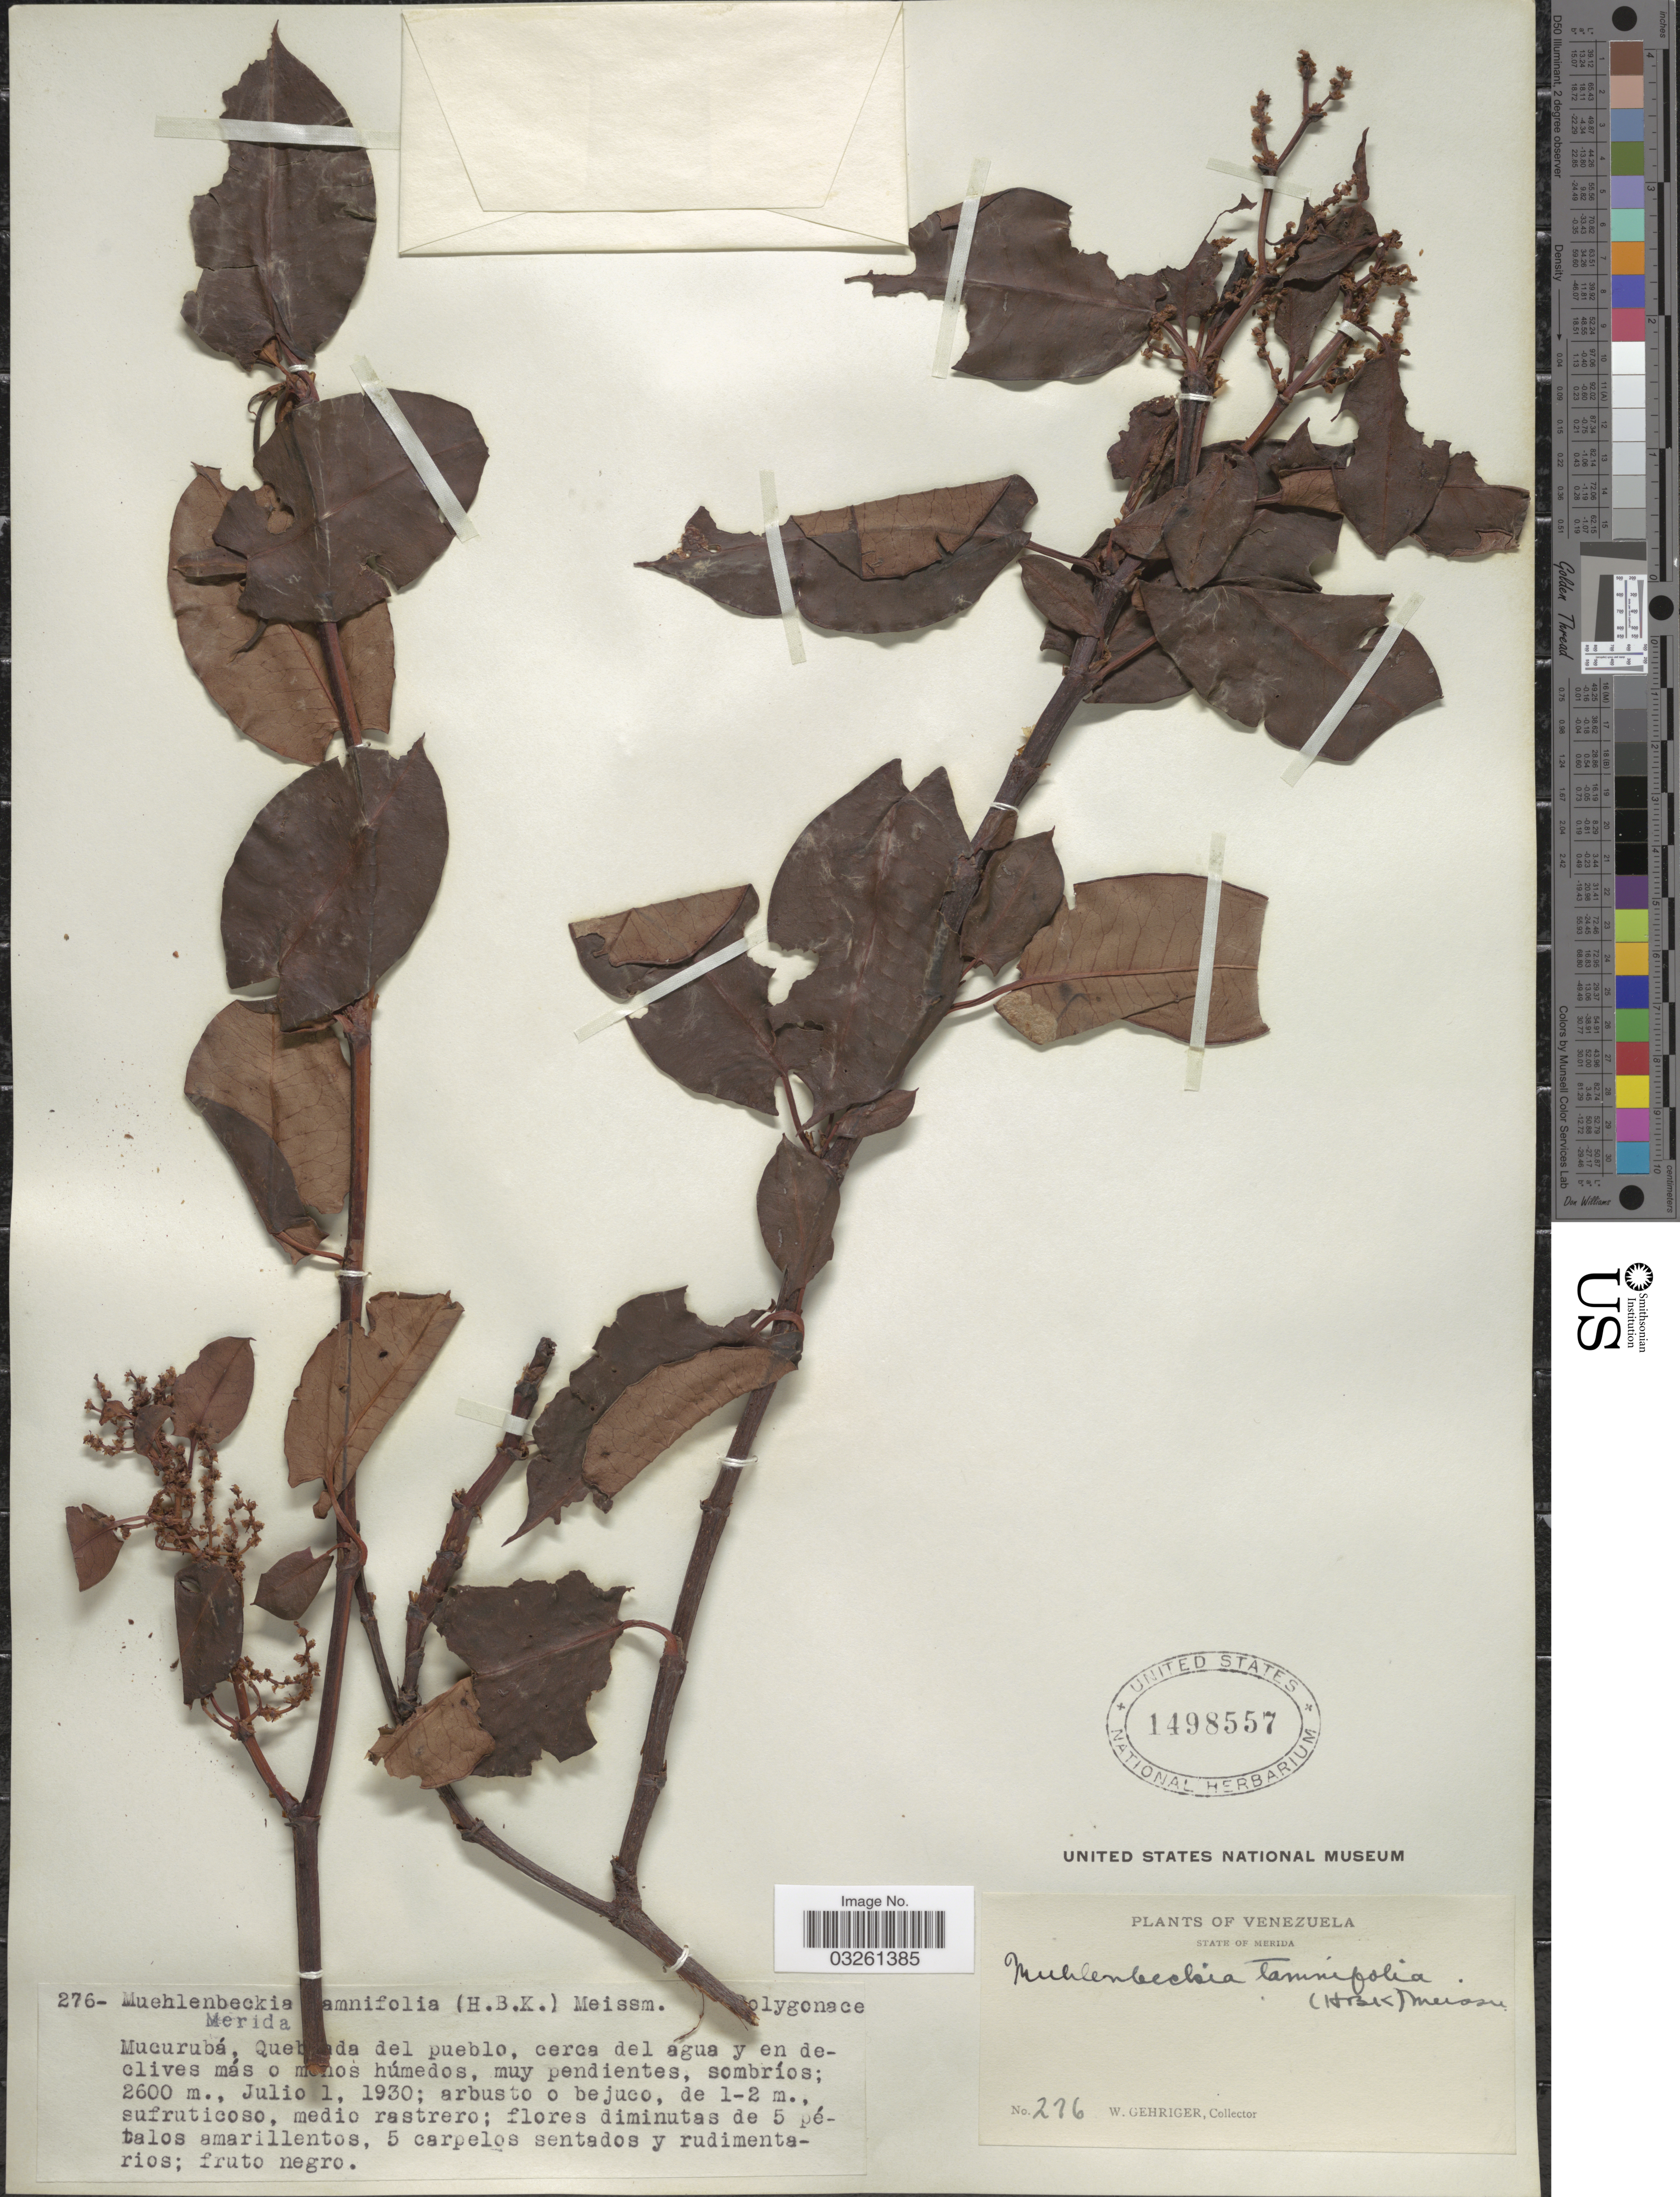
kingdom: Plantae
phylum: Tracheophyta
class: Magnoliopsida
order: Caryophyllales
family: Polygonaceae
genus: Muehlenbeckia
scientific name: Muehlenbeckia tamnifolia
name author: (Kunth) Meisn.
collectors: W. Gehriger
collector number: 276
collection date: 1930-07-01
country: Venezuela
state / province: Mérida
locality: Mucurubá, Quebrada del pueblo, cerca del agua y en declives más o menos húmedos.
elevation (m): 2600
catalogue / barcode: US 1498557